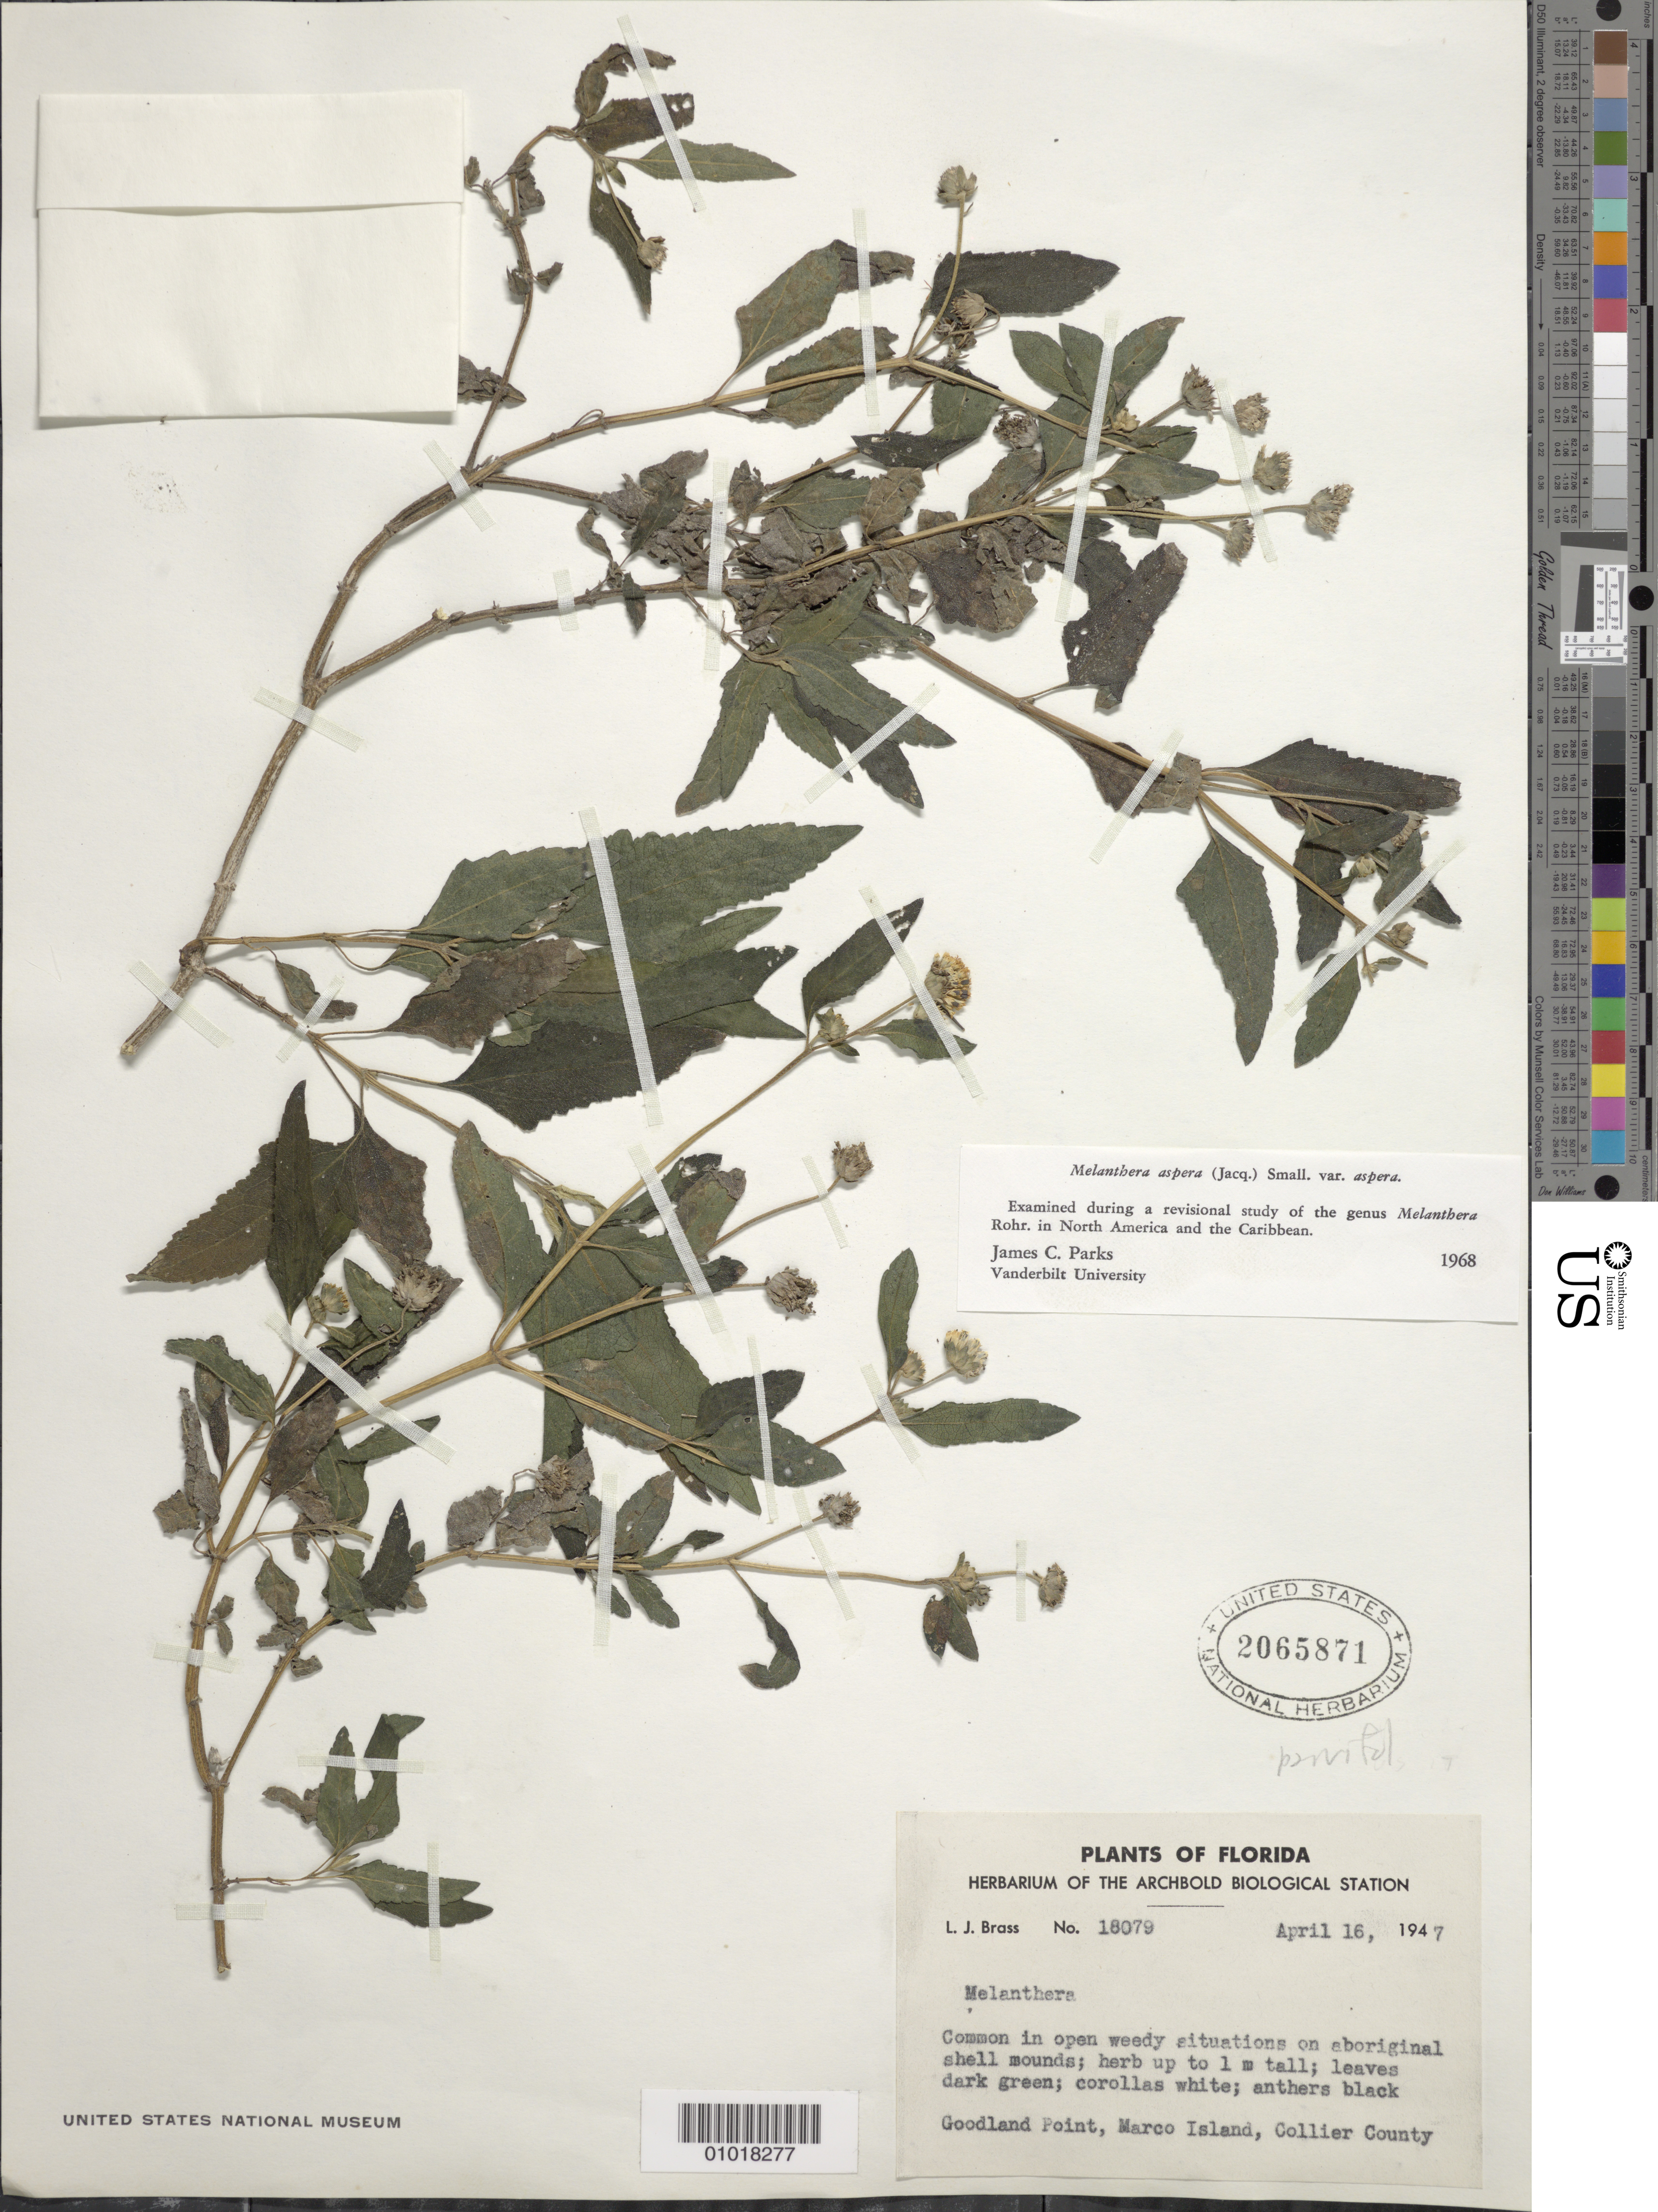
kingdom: Plantae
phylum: Tracheophyta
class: Magnoliopsida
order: Asterales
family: Asteraceae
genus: Melanthera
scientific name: Melanthera parvifolia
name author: Small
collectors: L. J. Brass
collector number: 18079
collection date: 1947-04-16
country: United States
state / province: Florida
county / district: Collier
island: Marco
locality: Goodland Point, Marco Island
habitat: common in open weedy situations on oboriginal shell mounts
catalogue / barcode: US 2065871